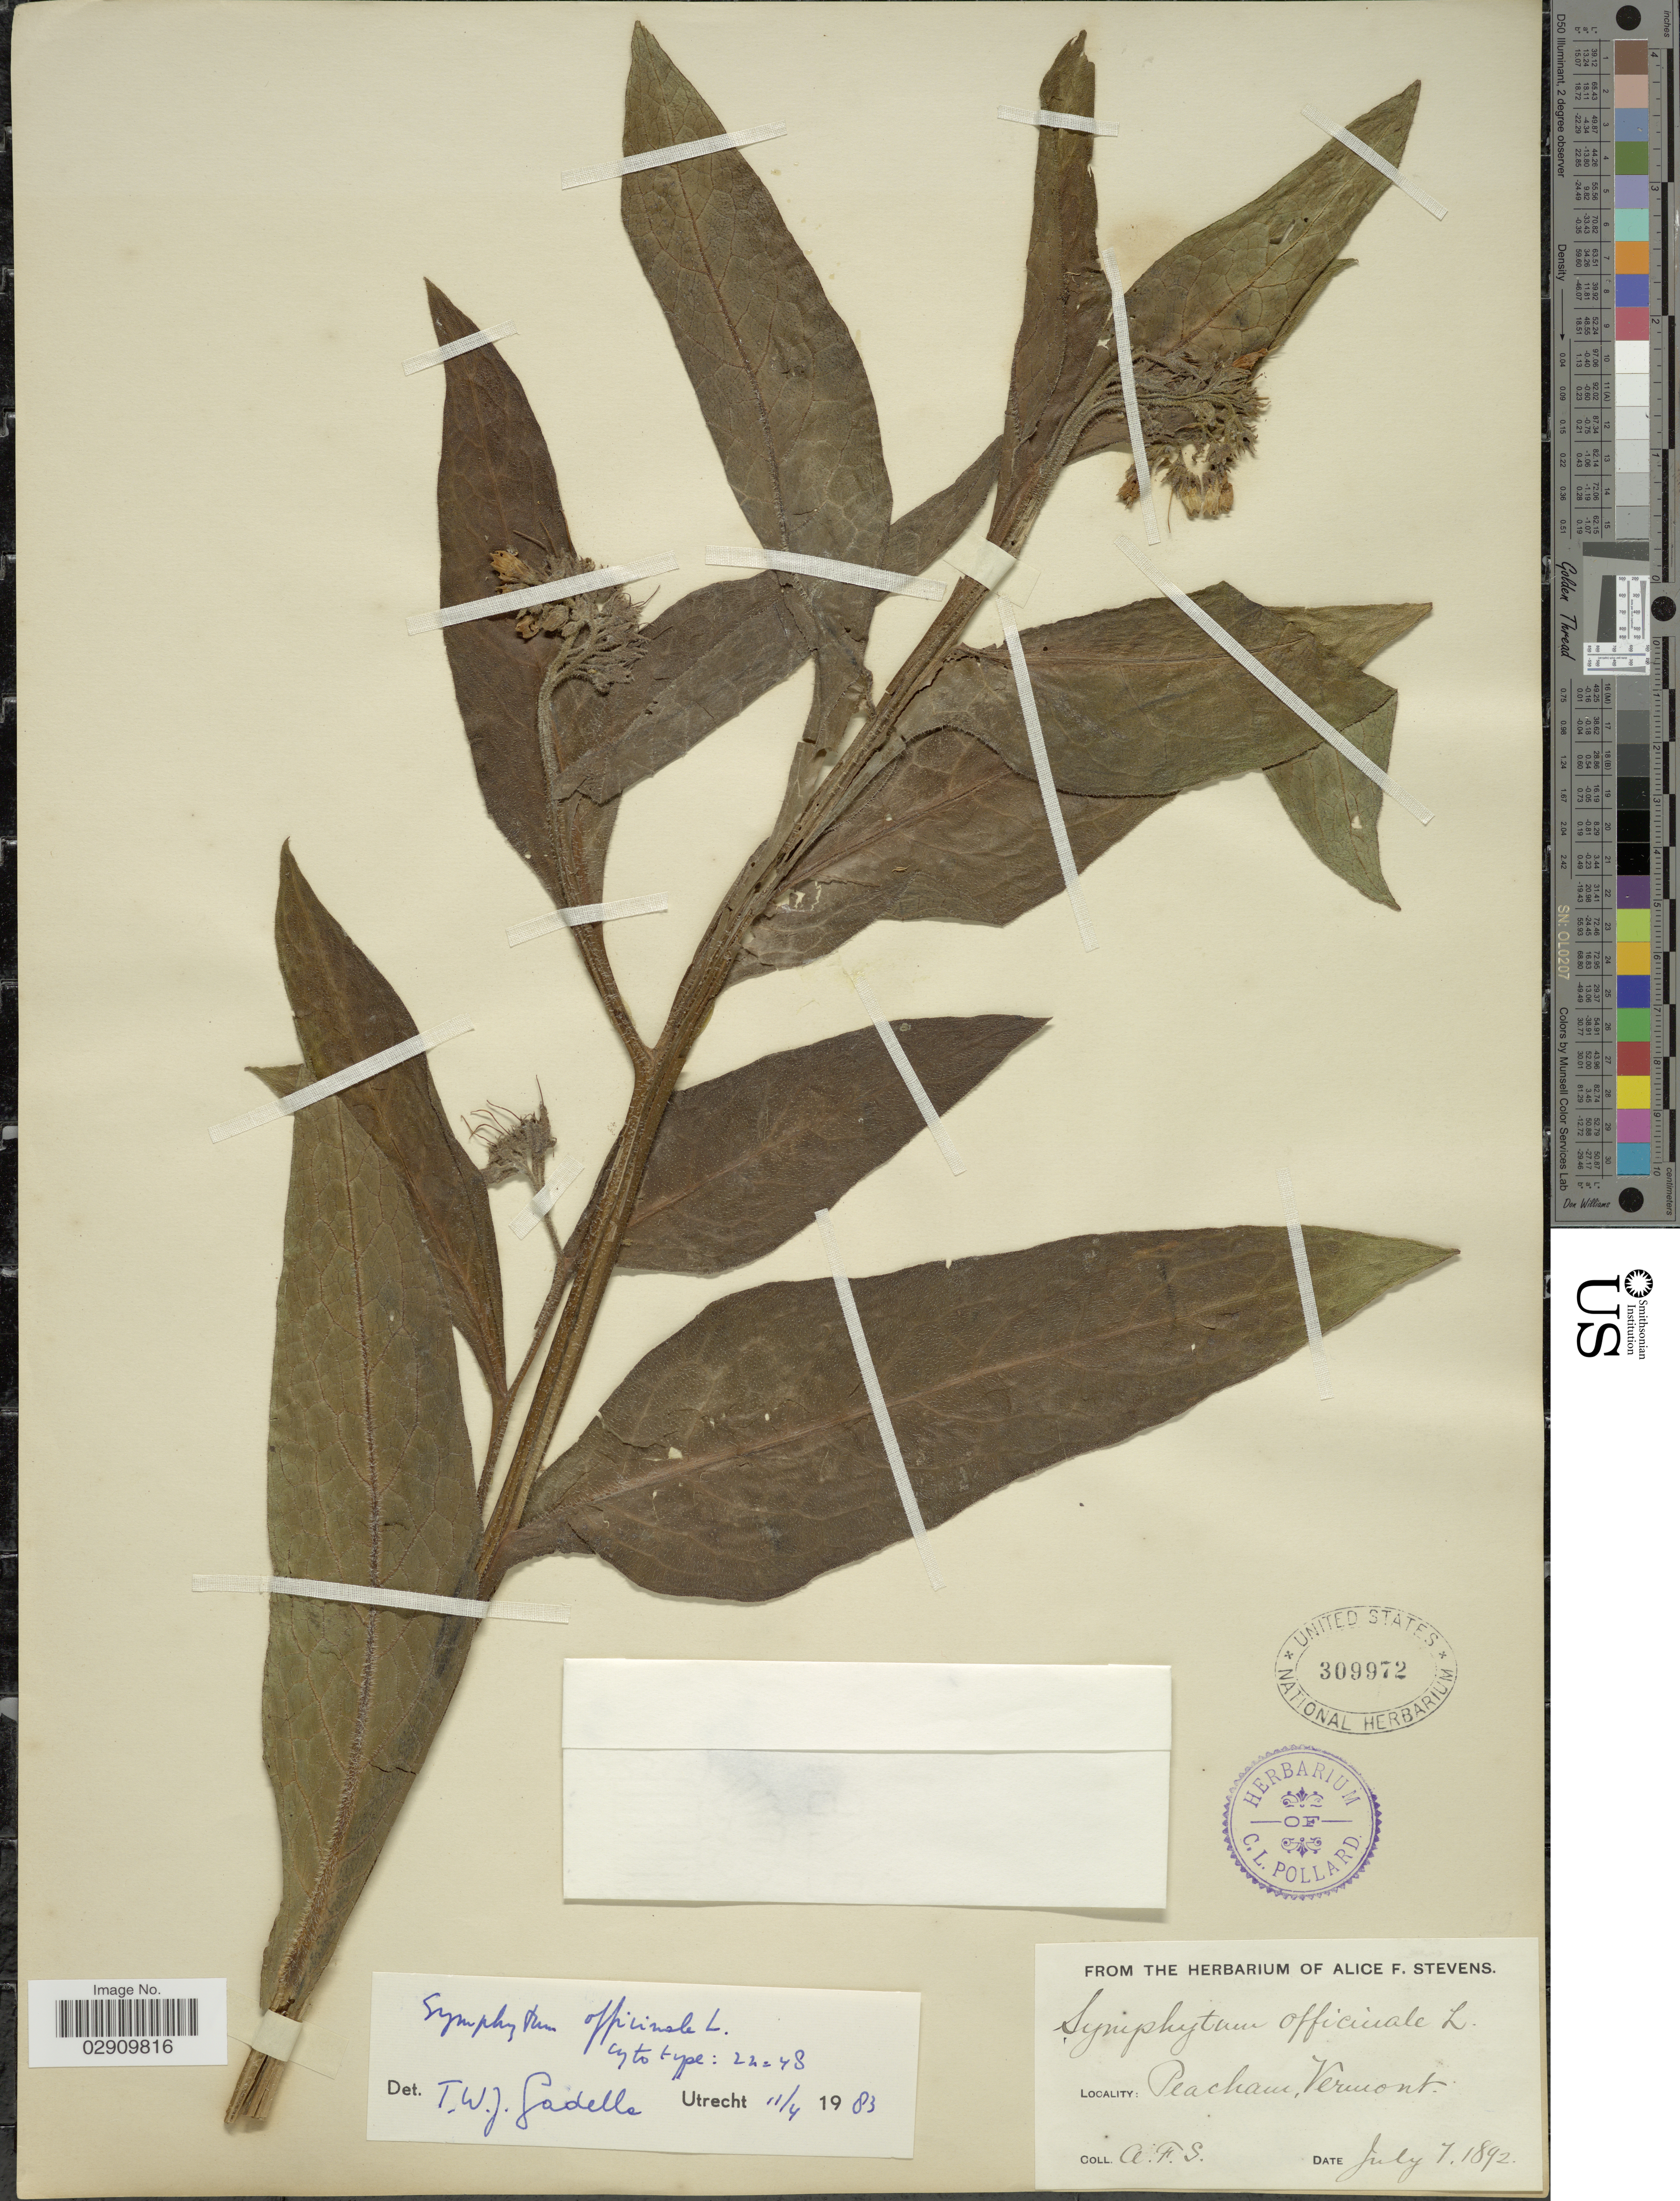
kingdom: Plantae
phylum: Tracheophyta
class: Magnoliopsida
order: Boraginales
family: Boraginaceae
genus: Symphytum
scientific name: Symphytum officinale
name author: L.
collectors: A. Stevens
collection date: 1892-07-07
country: United States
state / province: Vermont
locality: Peacham.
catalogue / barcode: US 309972